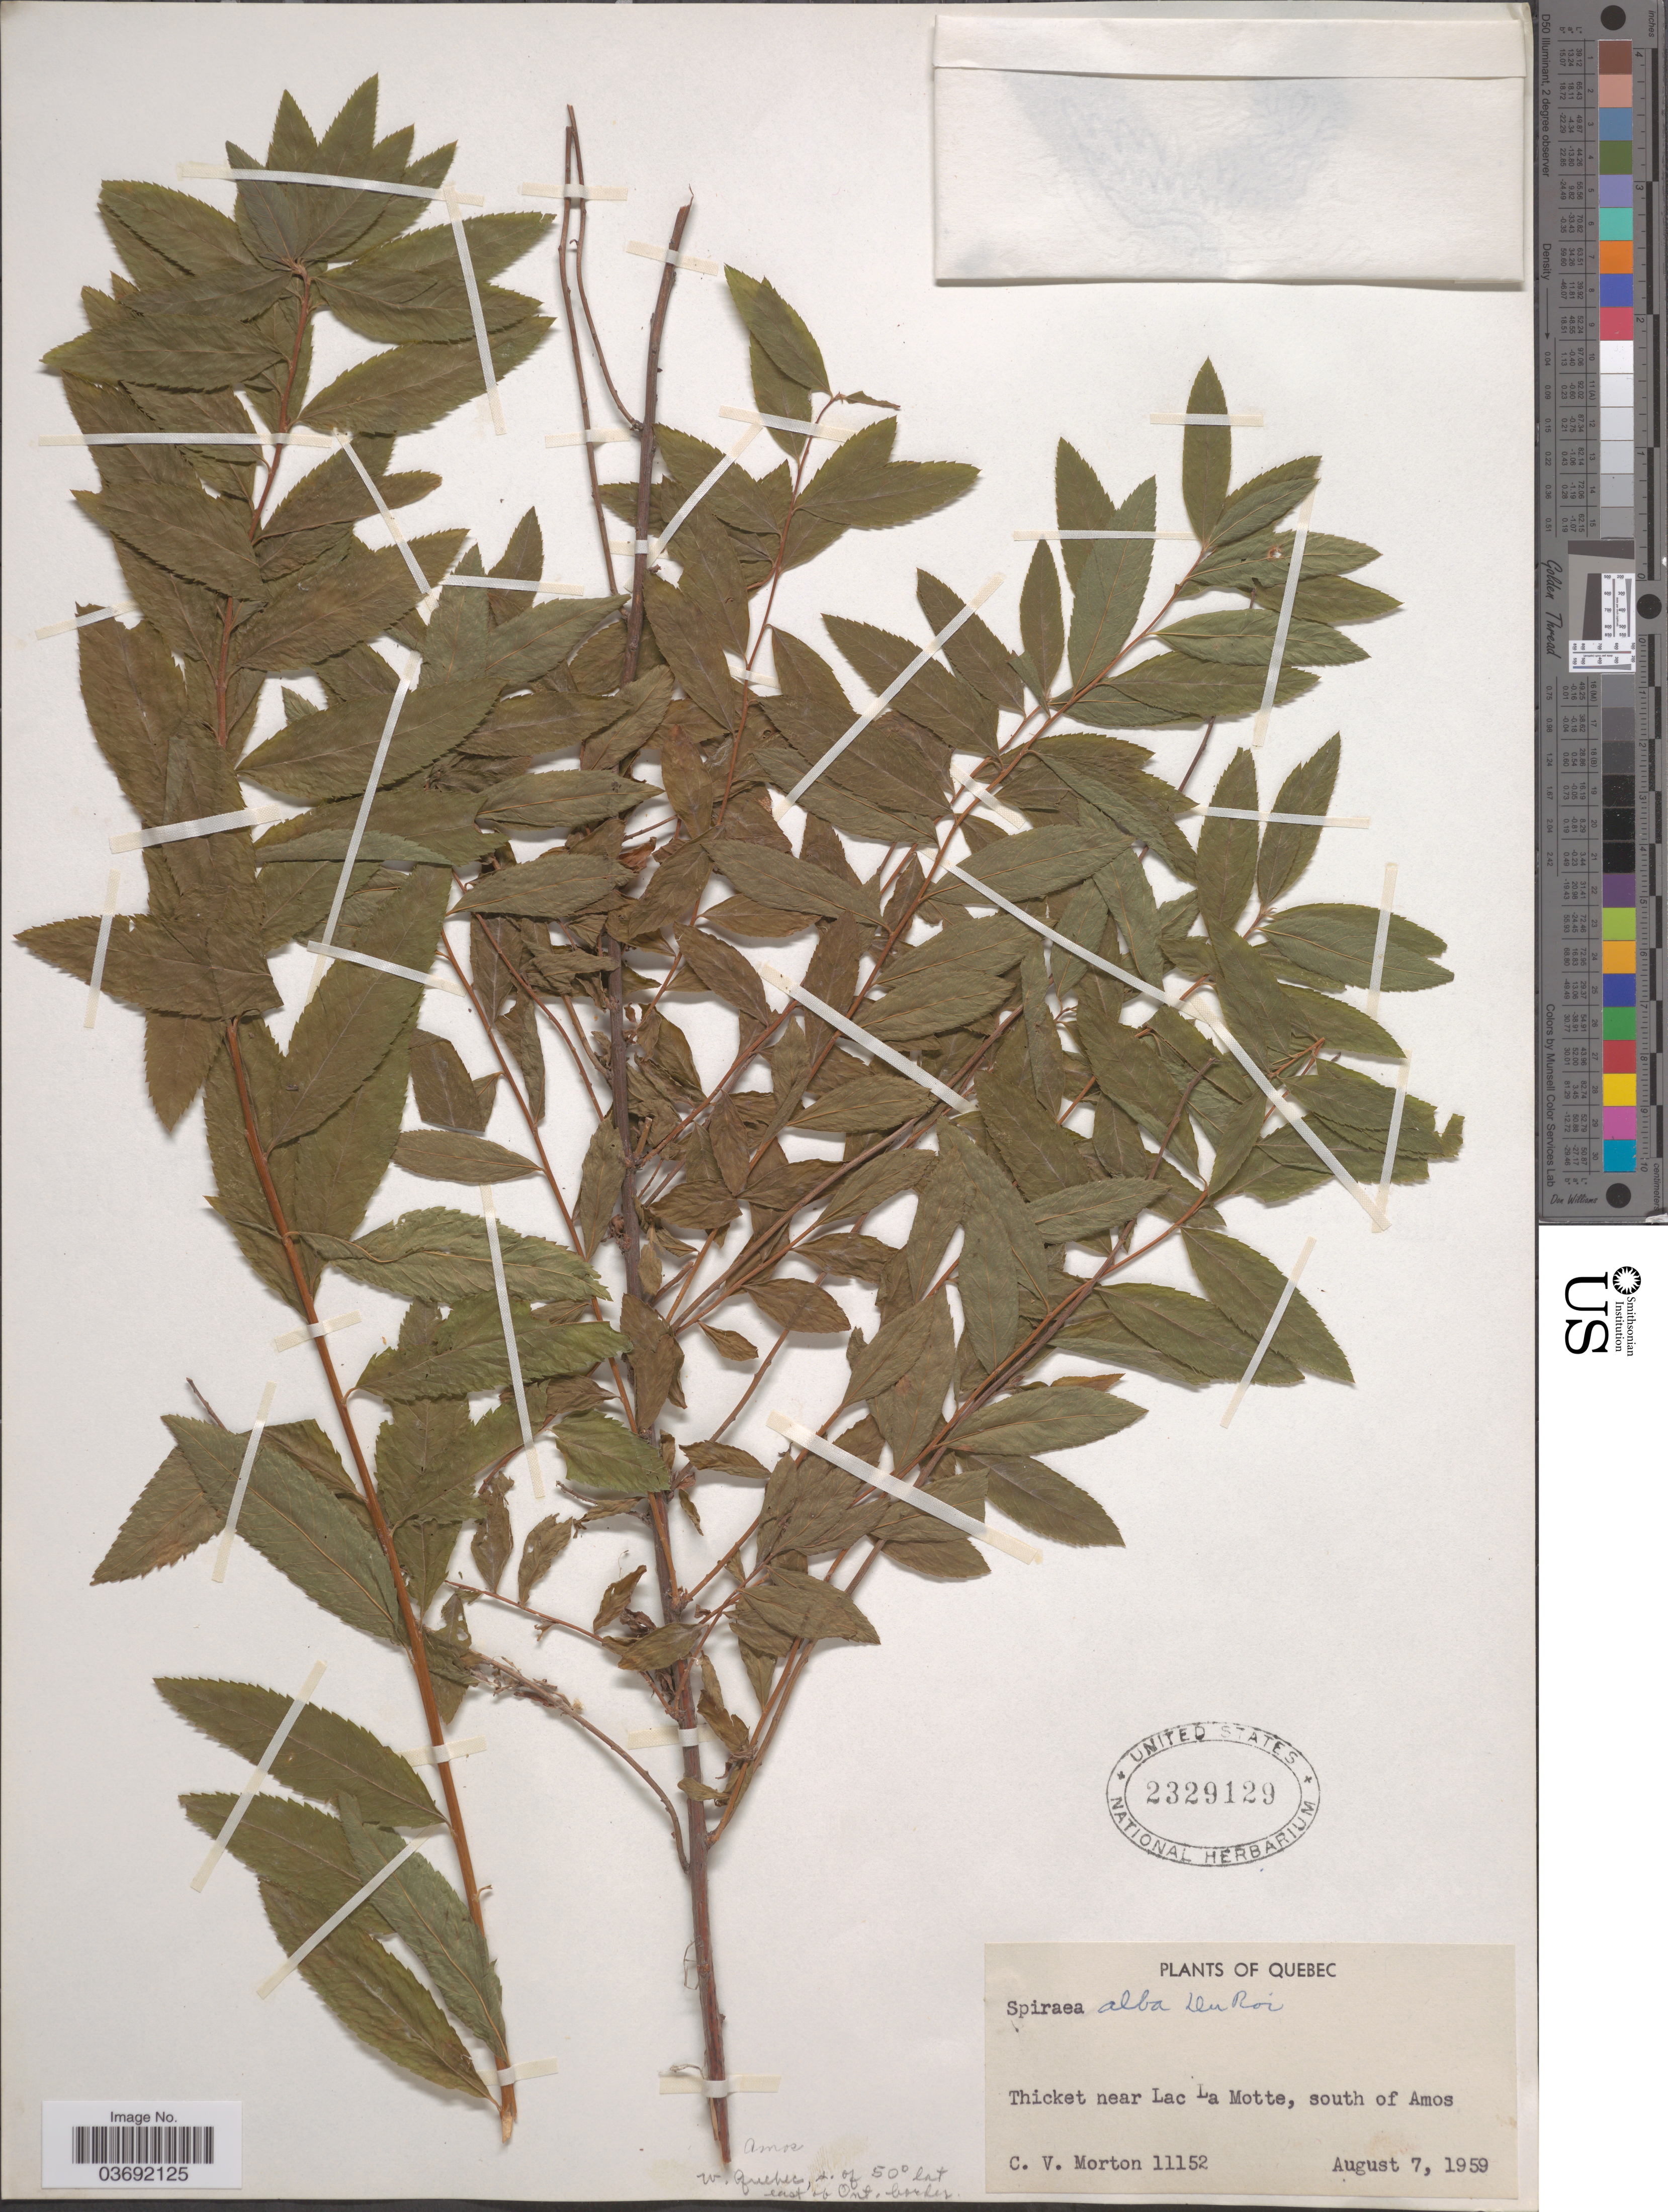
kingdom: Plantae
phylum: Tracheophyta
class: Magnoliopsida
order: Rosales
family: Rosaceae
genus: Spiraea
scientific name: Spiraea alba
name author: Du Roi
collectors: C. V. Morton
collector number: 11152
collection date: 1959-08-07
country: Canada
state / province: Quebec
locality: Thicket near Lac Lac Motte, south of Amos. Amos. W. Quebec, s. of 50° lat east of Ont. border.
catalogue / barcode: US 2329129